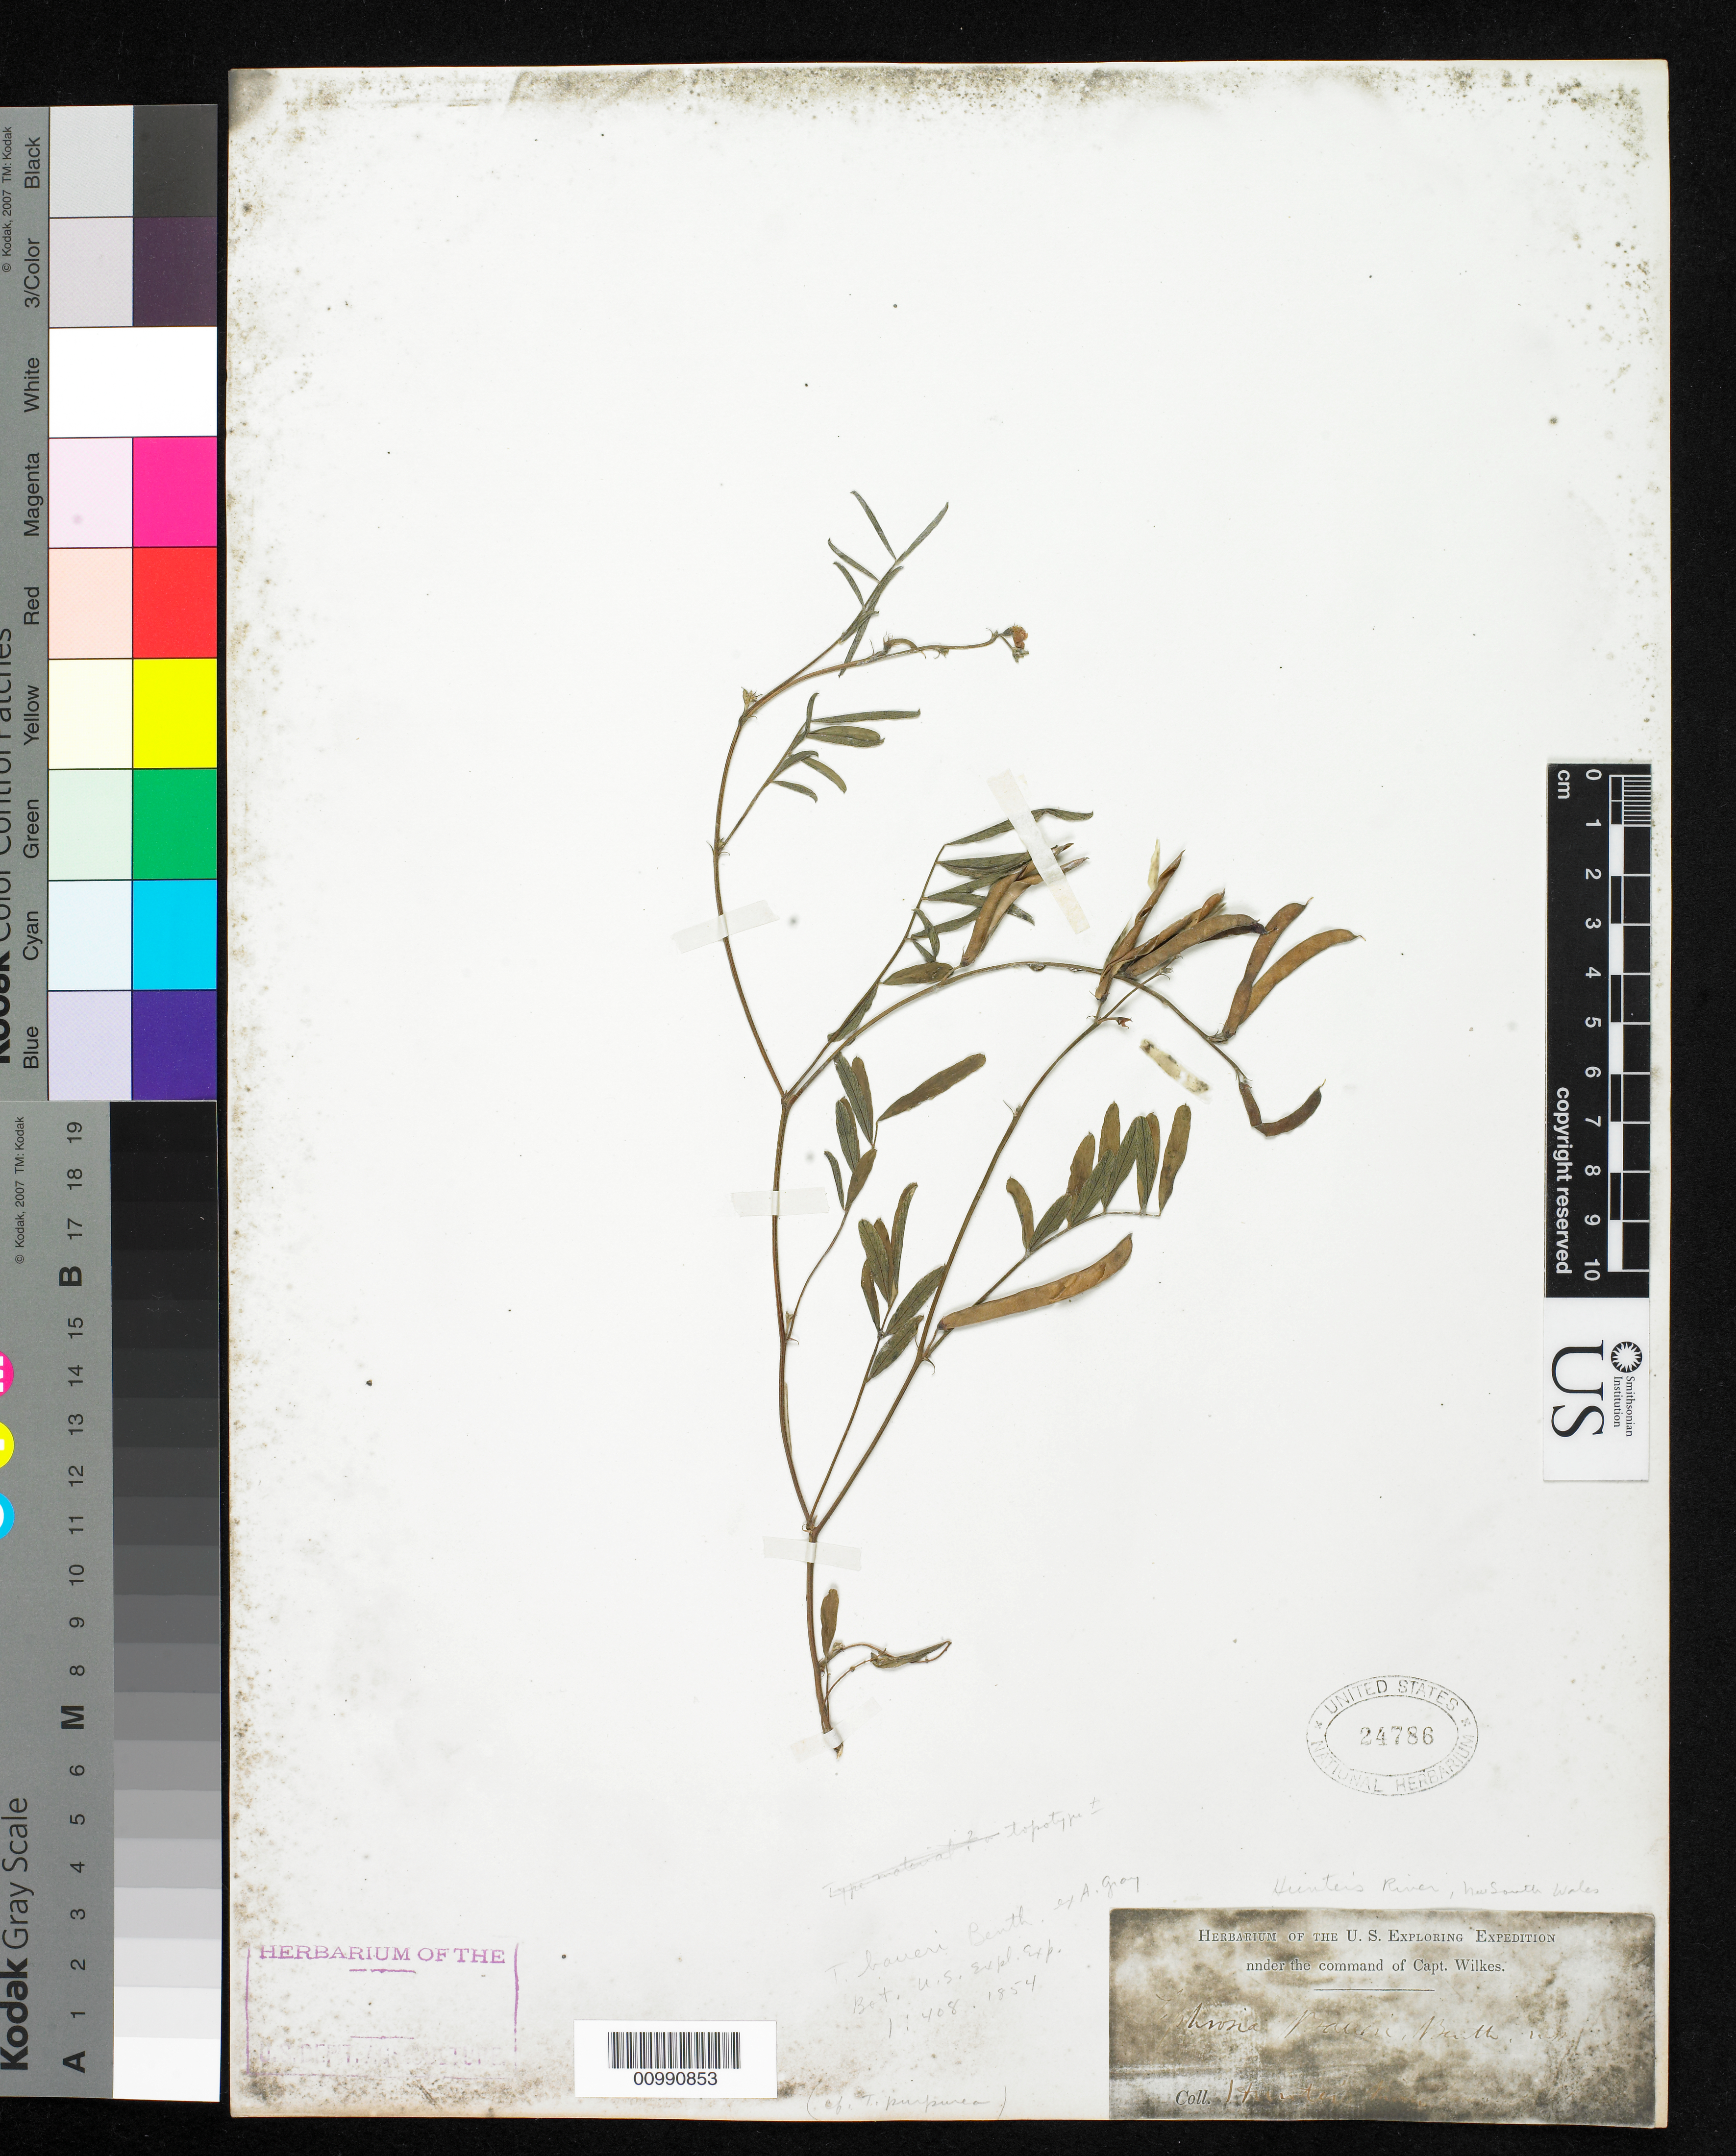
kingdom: Plantae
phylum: Tracheophyta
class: Magnoliopsida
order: Fabales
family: Fabaceae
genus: Tephrosia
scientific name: Tephrosia baueri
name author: Benth. ex A. Gray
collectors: Wilkes Explor. Exped.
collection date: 1838/1842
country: Australia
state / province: New South Wales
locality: Hunter's River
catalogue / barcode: US 24786